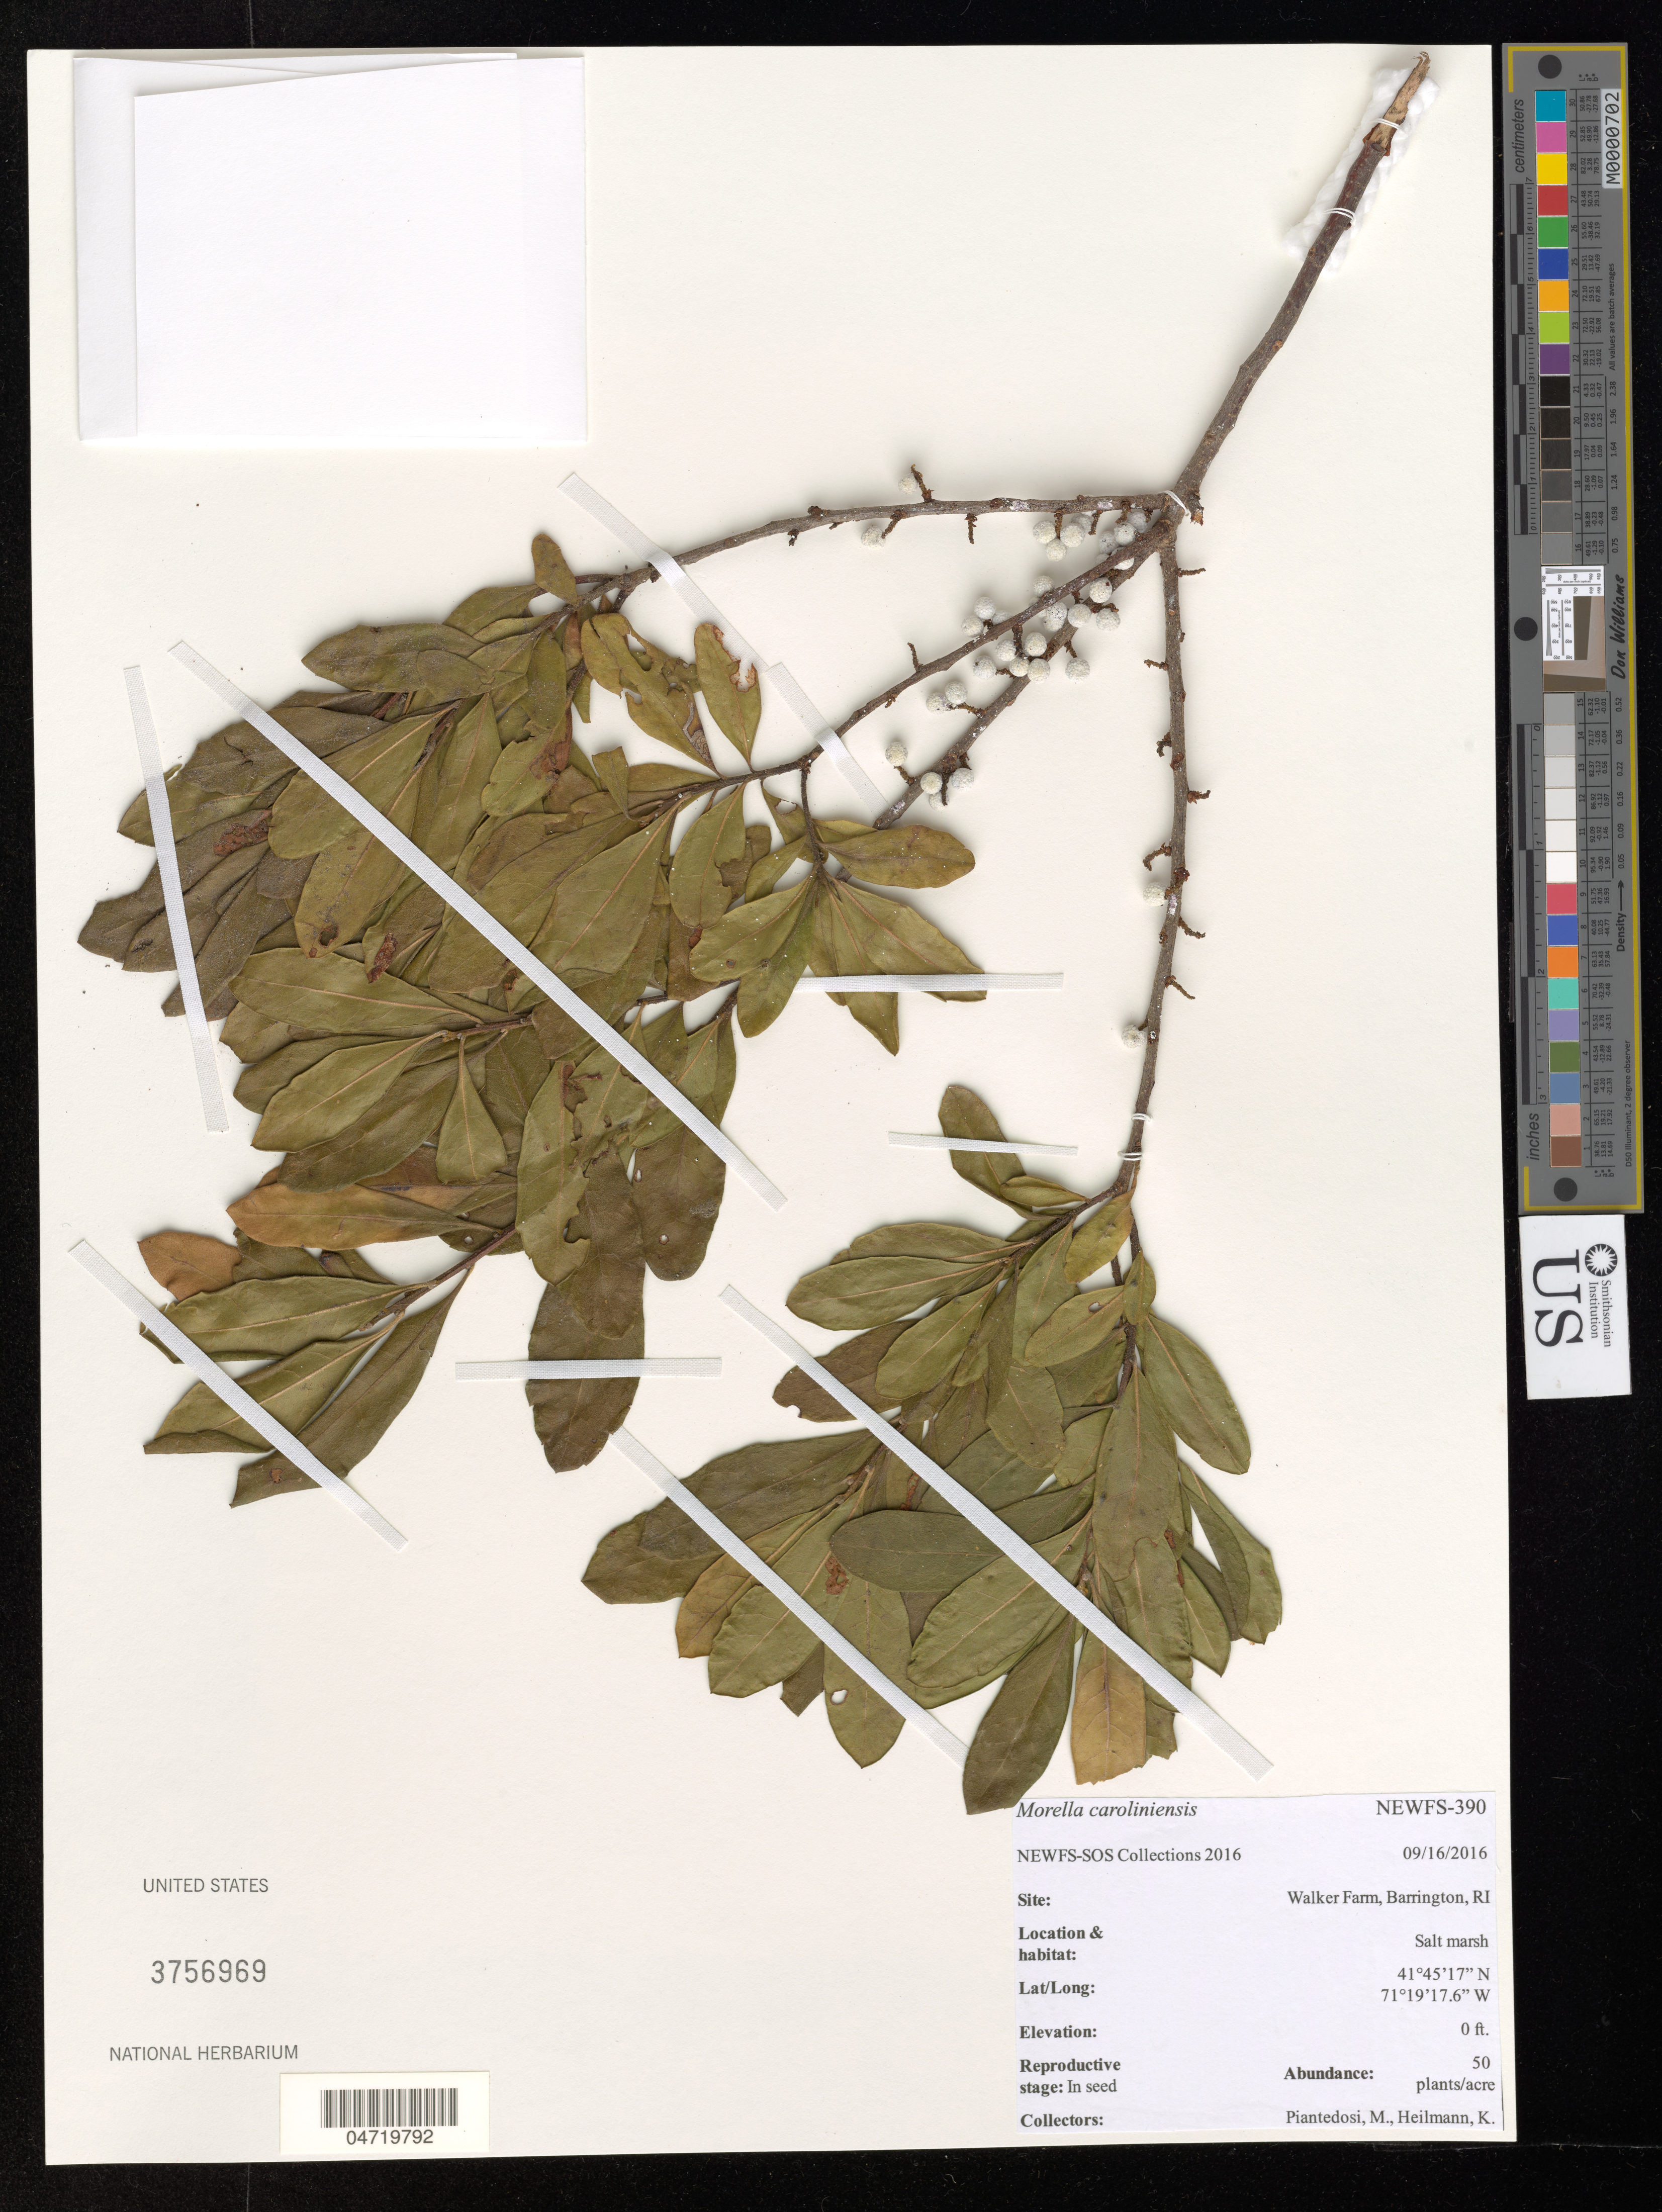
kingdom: Plantae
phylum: Tracheophyta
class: Magnoliopsida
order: Fagales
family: Myricaceae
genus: Morella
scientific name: Morella caroliniensis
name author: (Mill.) Small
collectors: M. Piantedosi & K. Heilmann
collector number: NEWFS-390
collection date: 2016-09-16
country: United States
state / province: Rhode Island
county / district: Bristol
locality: Walker Farm, Barrington, RI, Salt marsh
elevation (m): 0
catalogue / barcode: US 3756969